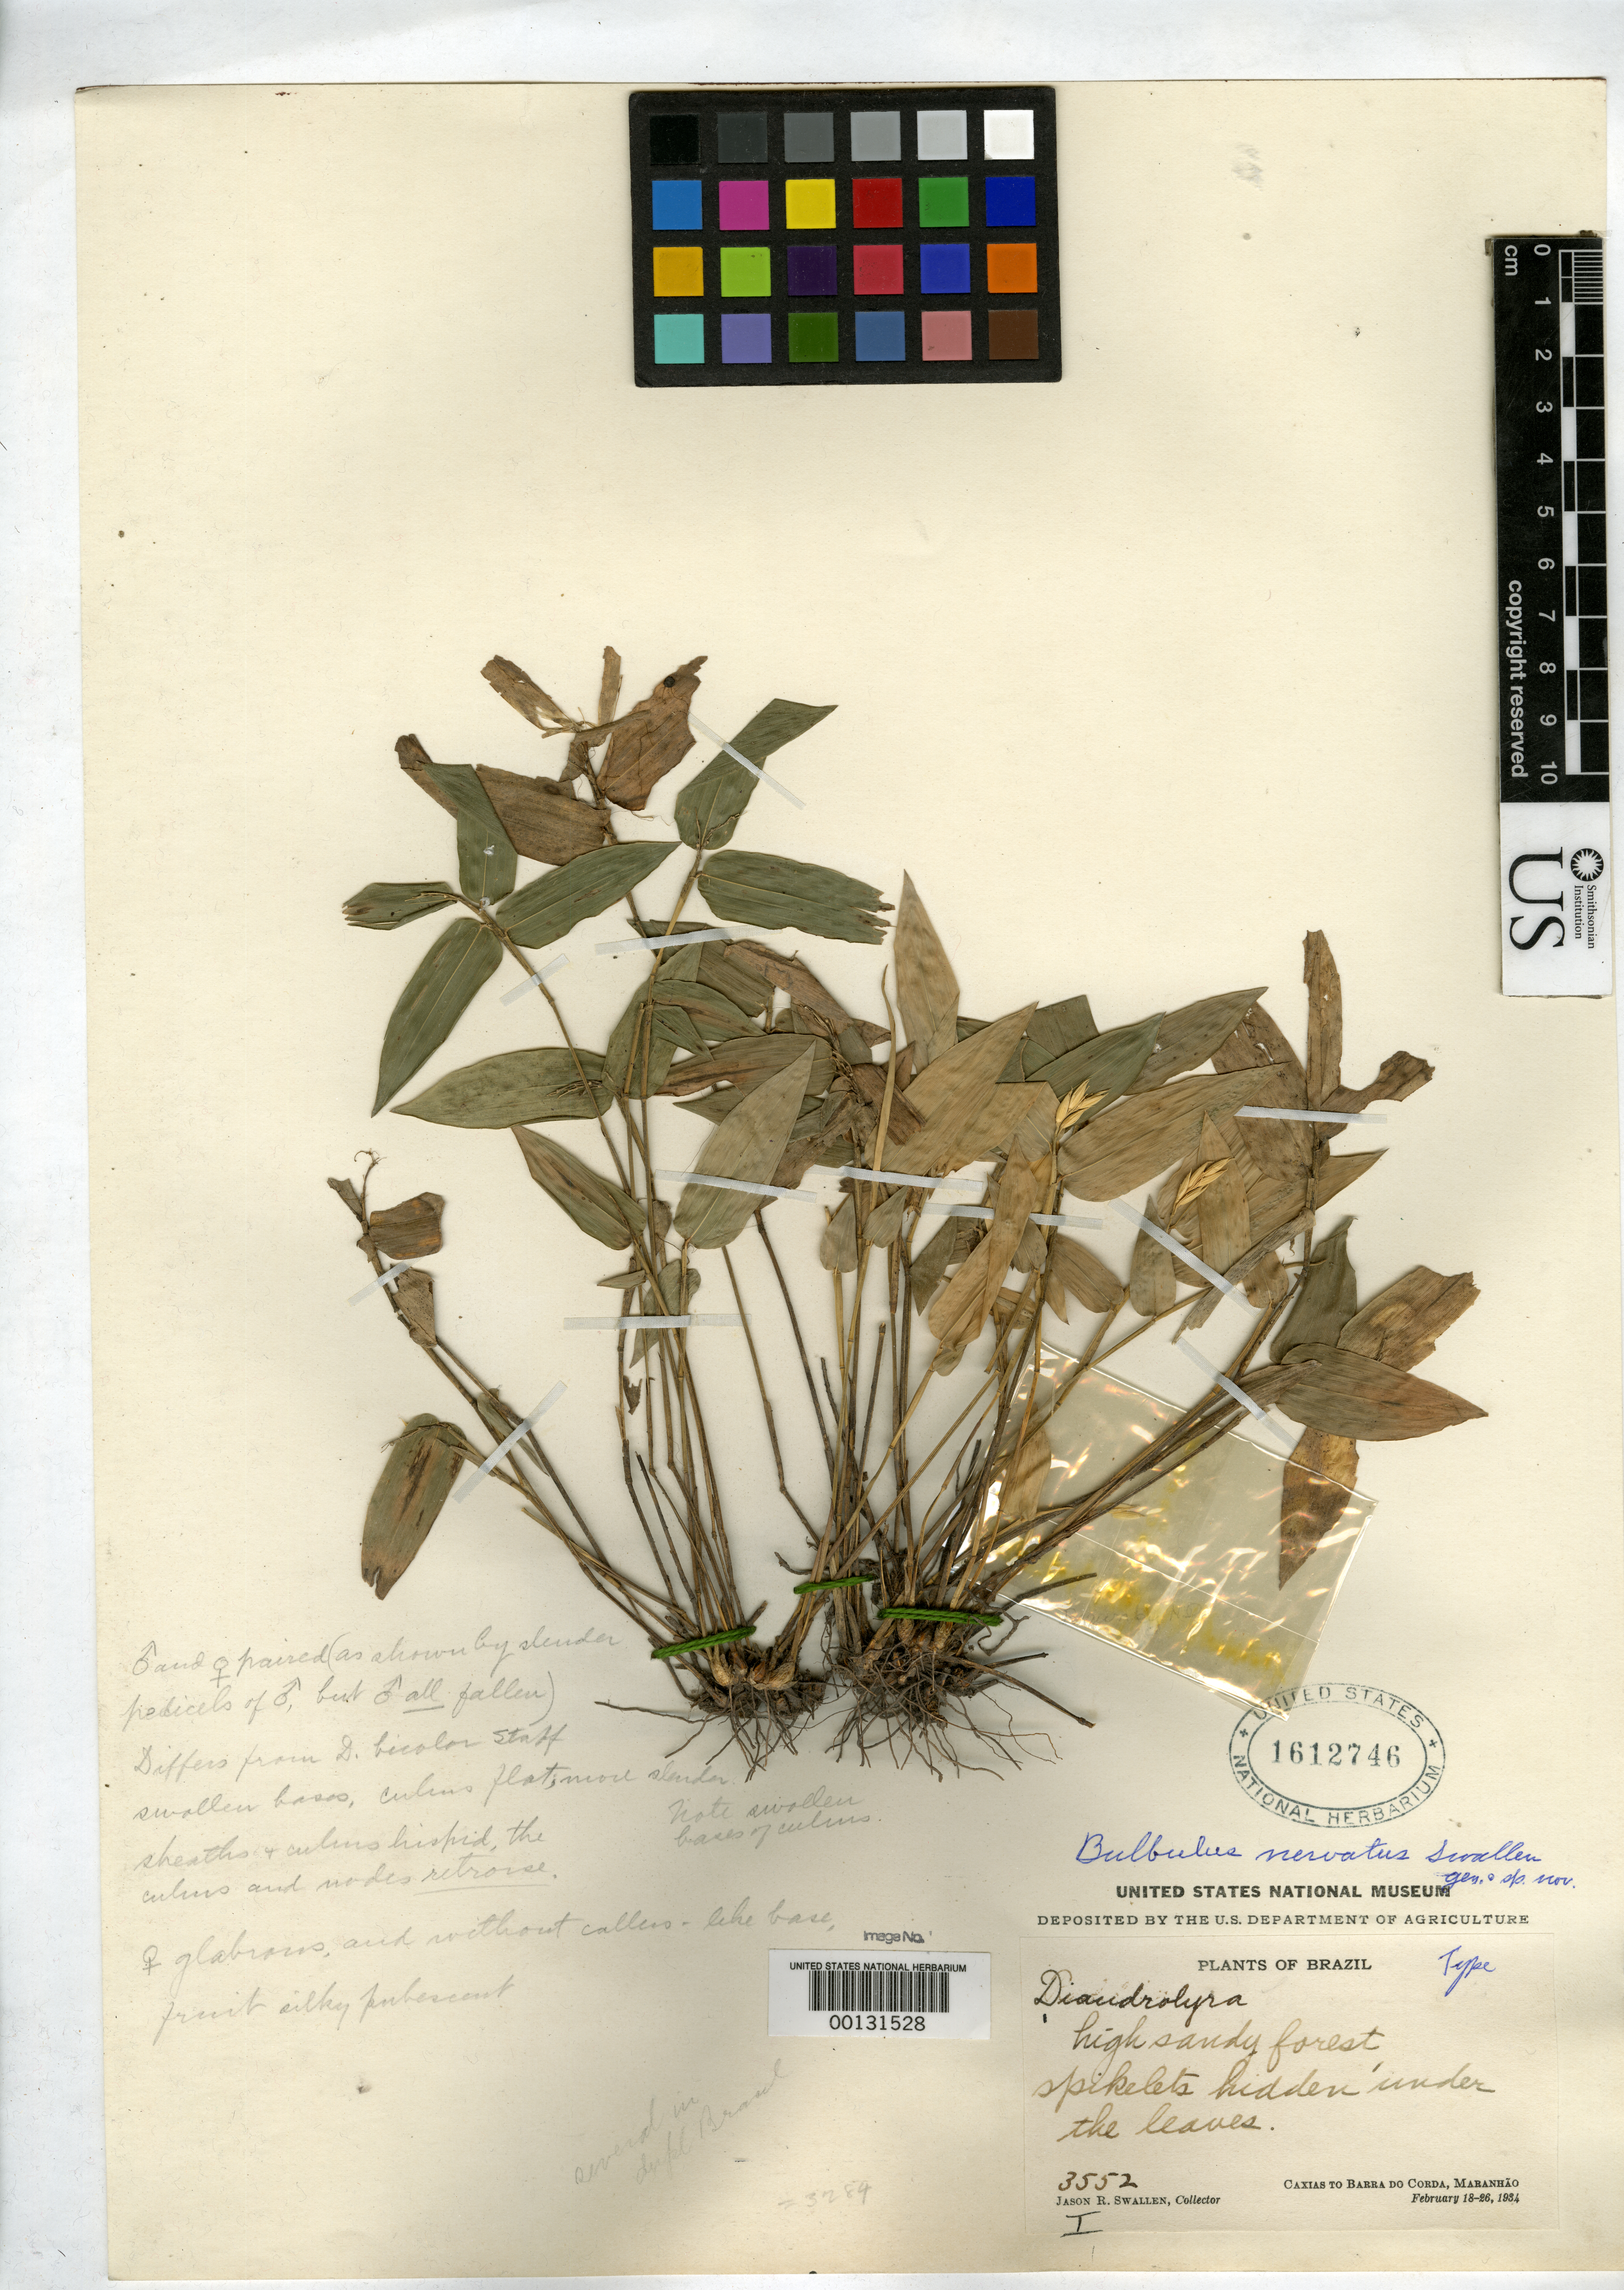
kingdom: Plantae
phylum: Tracheophyta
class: Liliopsida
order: Poales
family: Poaceae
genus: Bulbulus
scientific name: Bulbulus nervatus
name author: Swallen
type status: Holotype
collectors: J. R. Swallen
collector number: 3552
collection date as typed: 18 Feb 1934 to 26 Feb 1934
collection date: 1934-02-18/1934-02-26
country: Brazil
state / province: Maranhão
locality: Caxias to Barra do Corda.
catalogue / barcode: US 1612746